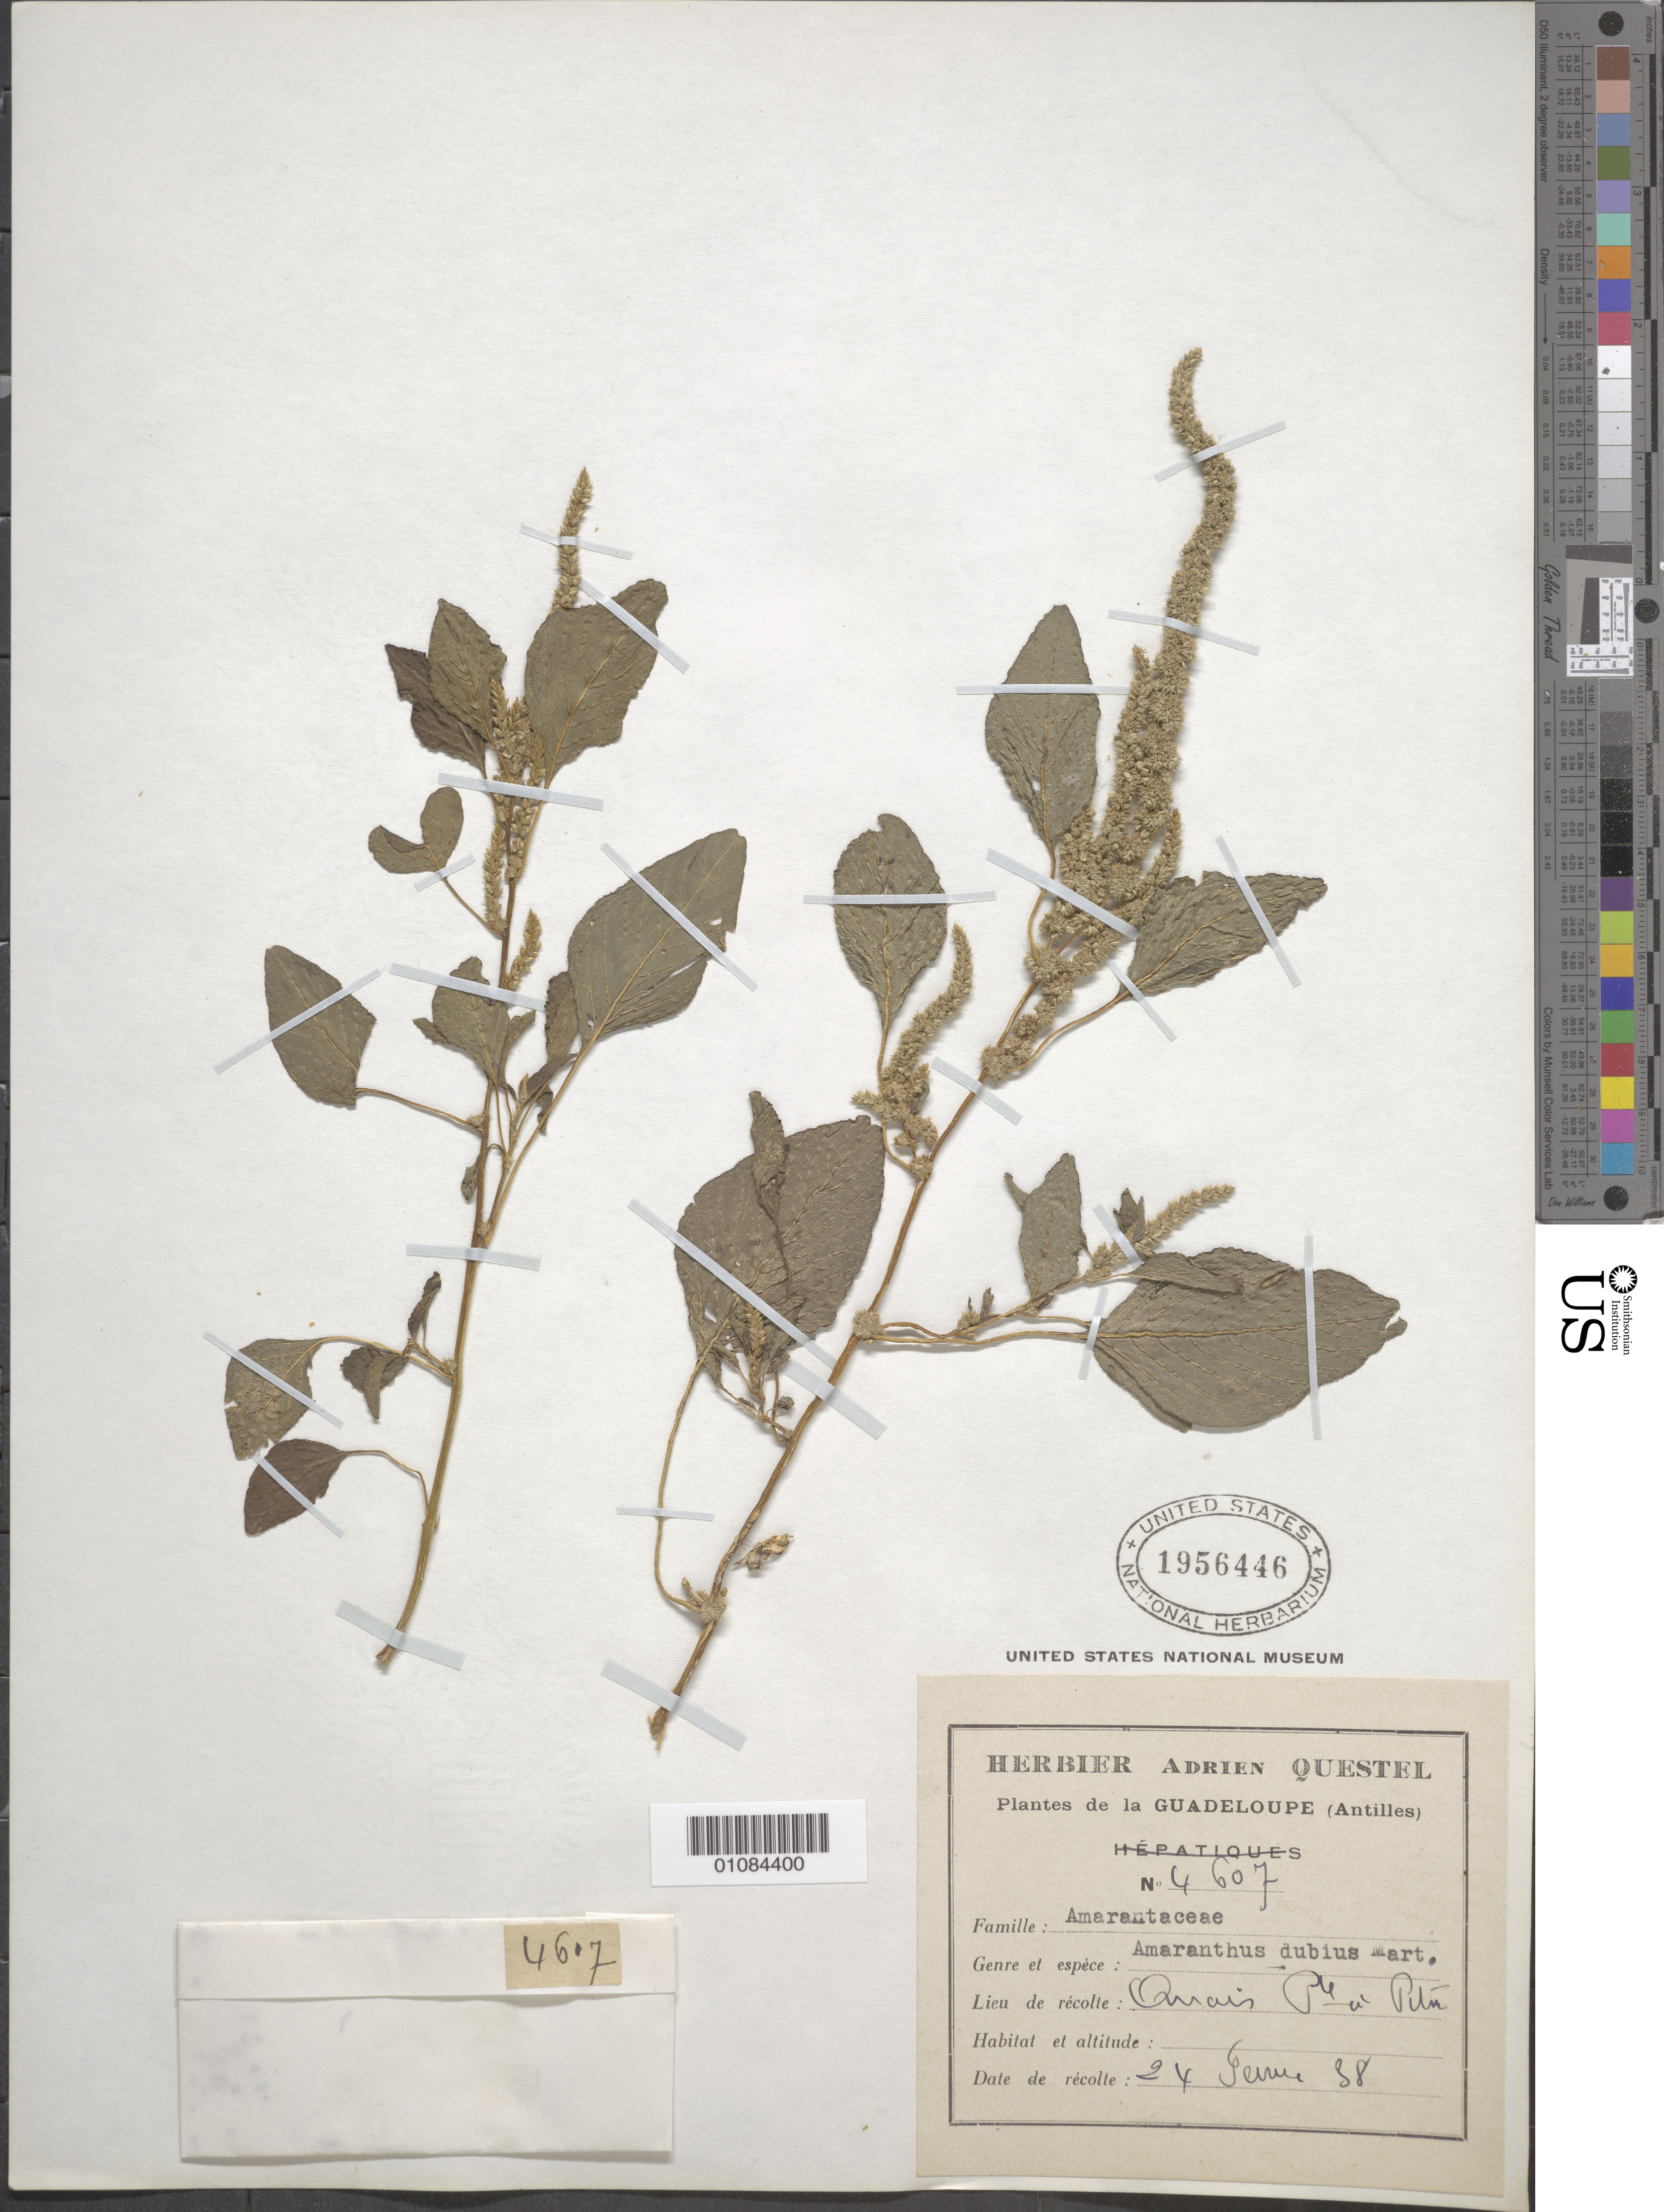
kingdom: Plantae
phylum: Tracheophyta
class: Magnoliopsida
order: Caryophyllales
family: Amaranthaceae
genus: Amaranthus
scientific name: Amaranthus dubius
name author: Mart. ex Thell.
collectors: A. Questel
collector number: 4607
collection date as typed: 24 Feb 1938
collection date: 1938-02-24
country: Guadeloupe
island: Grande Terre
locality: Ourais Pte a Pitre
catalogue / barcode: US 1956446